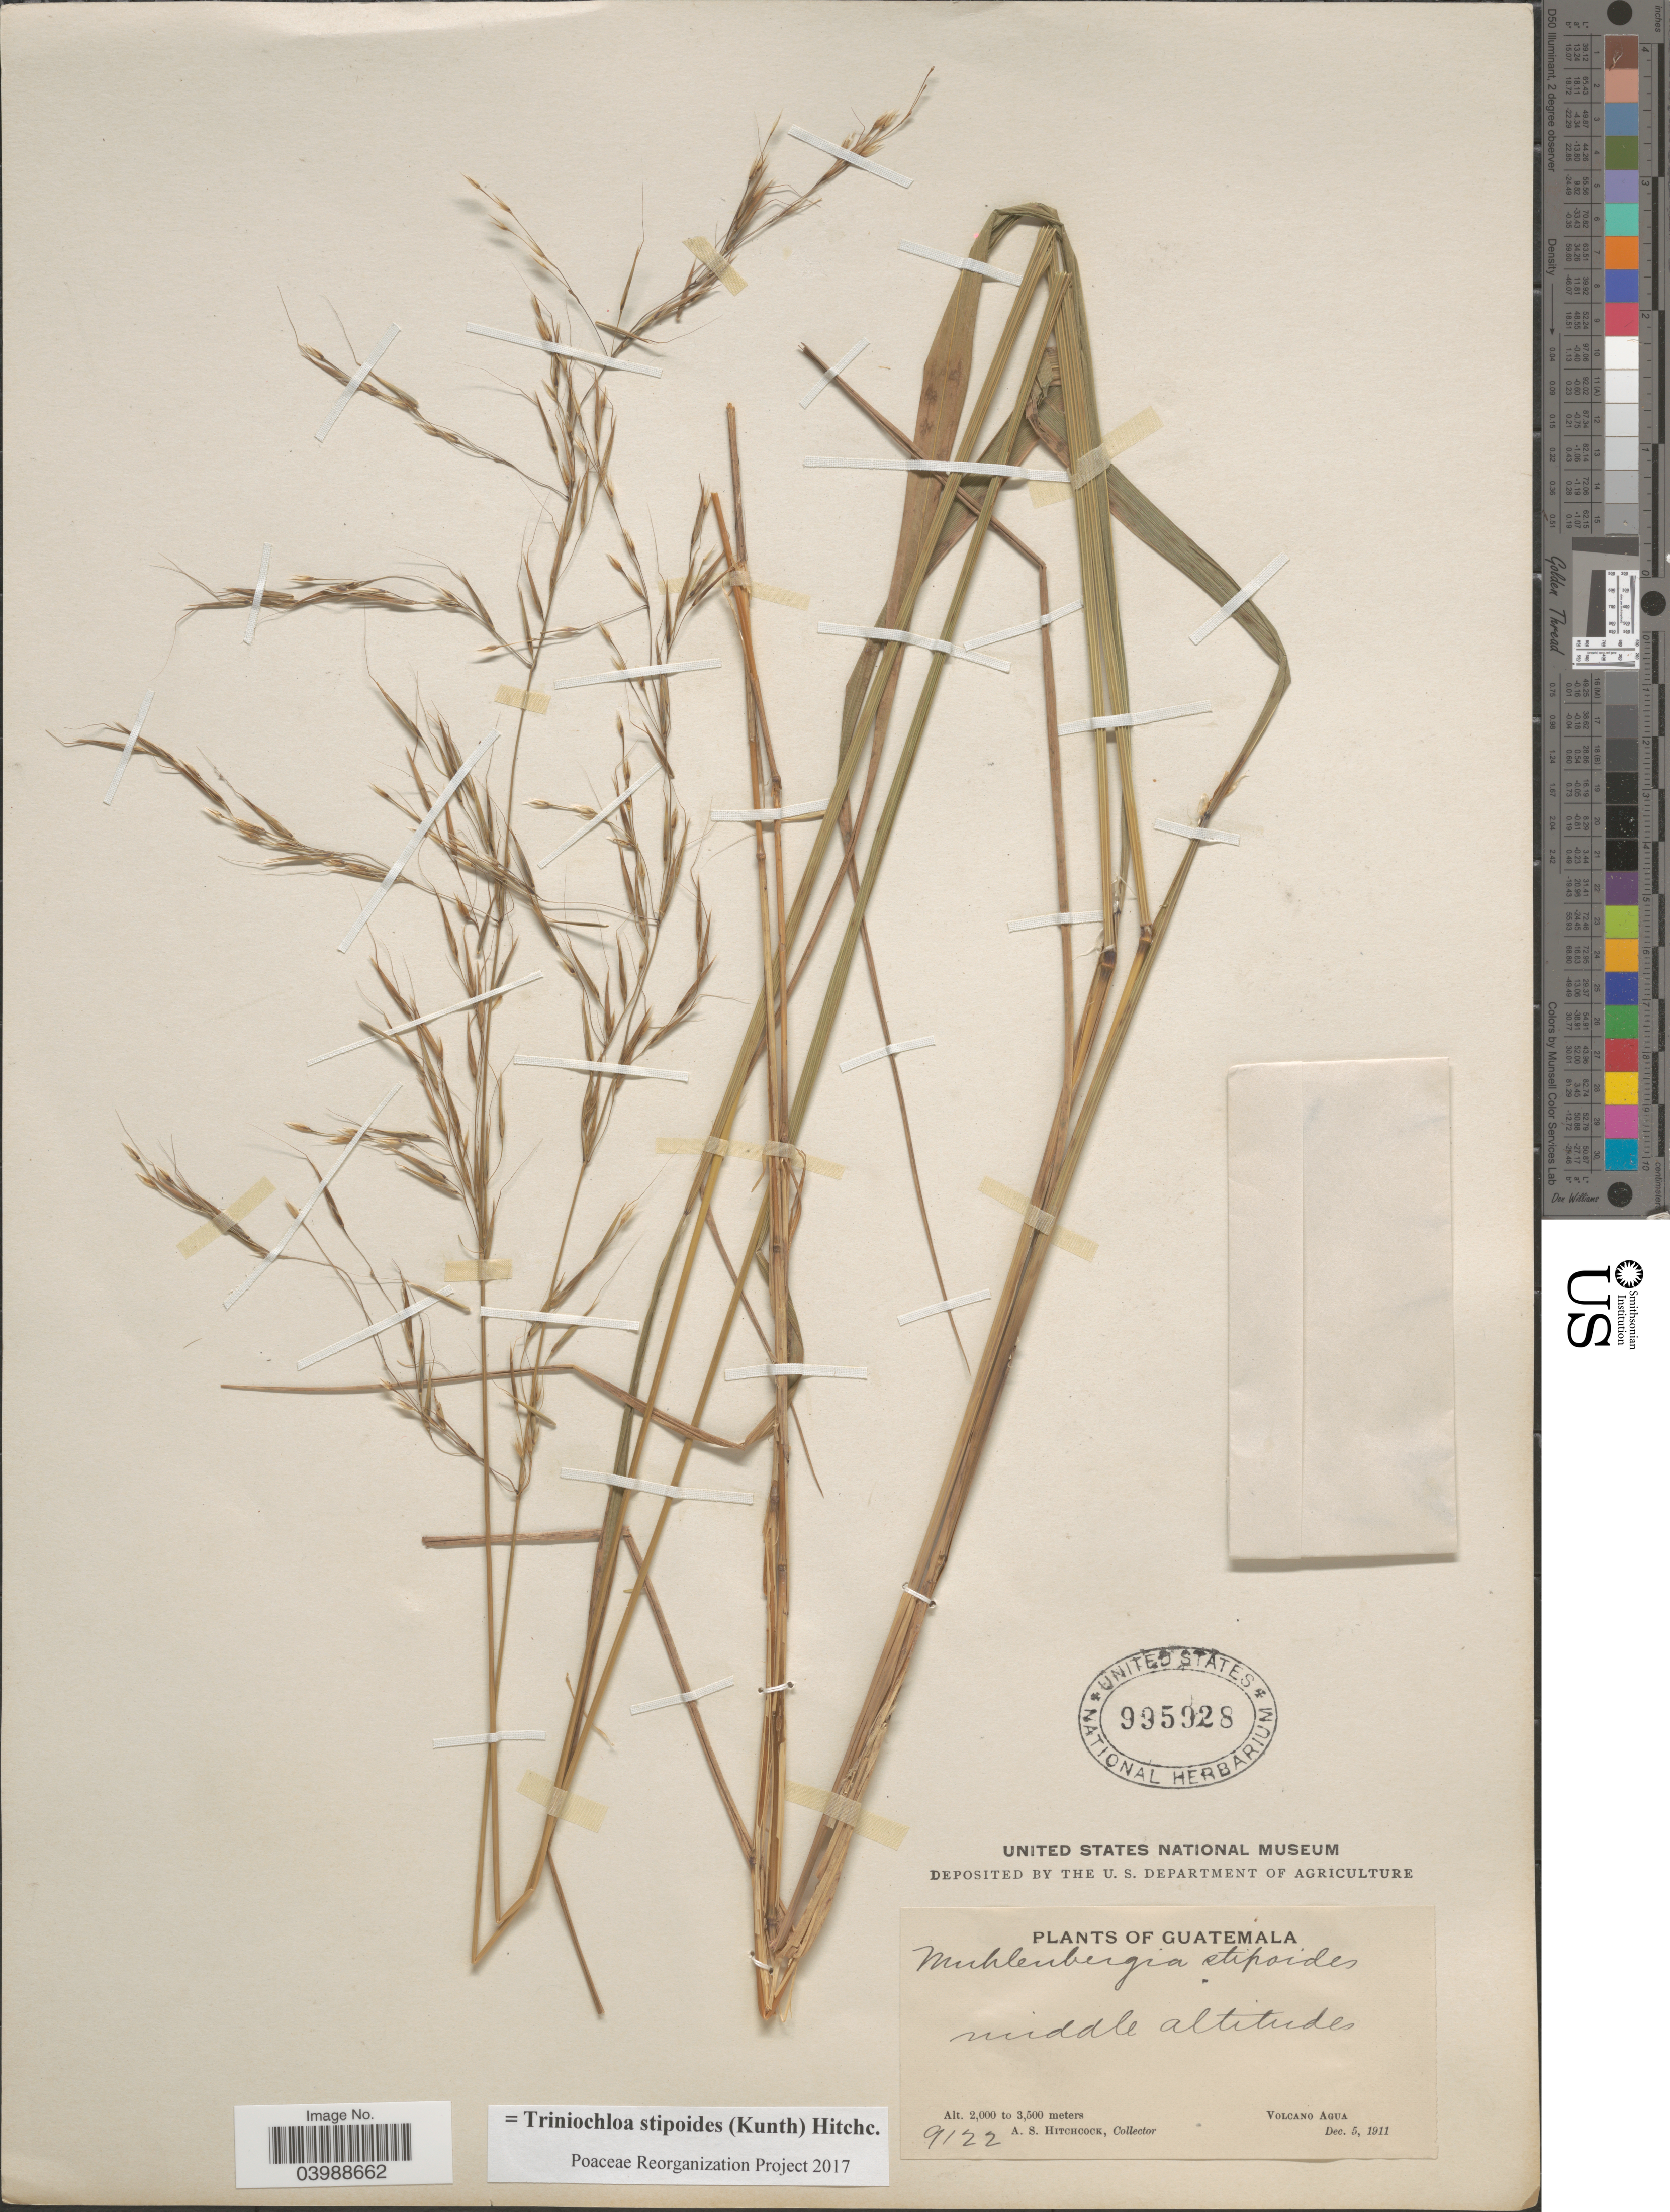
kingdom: Plantae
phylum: Tracheophyta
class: Liliopsida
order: Poales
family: Poaceae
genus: Triniochloa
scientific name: Triniochloa stipoides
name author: (Kunth) Hitchc.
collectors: A. S. Hitchcock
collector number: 9122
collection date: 1911-12-05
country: Guatemala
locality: Middle altitudes. Volcano Agua.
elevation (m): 2000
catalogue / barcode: US 995928